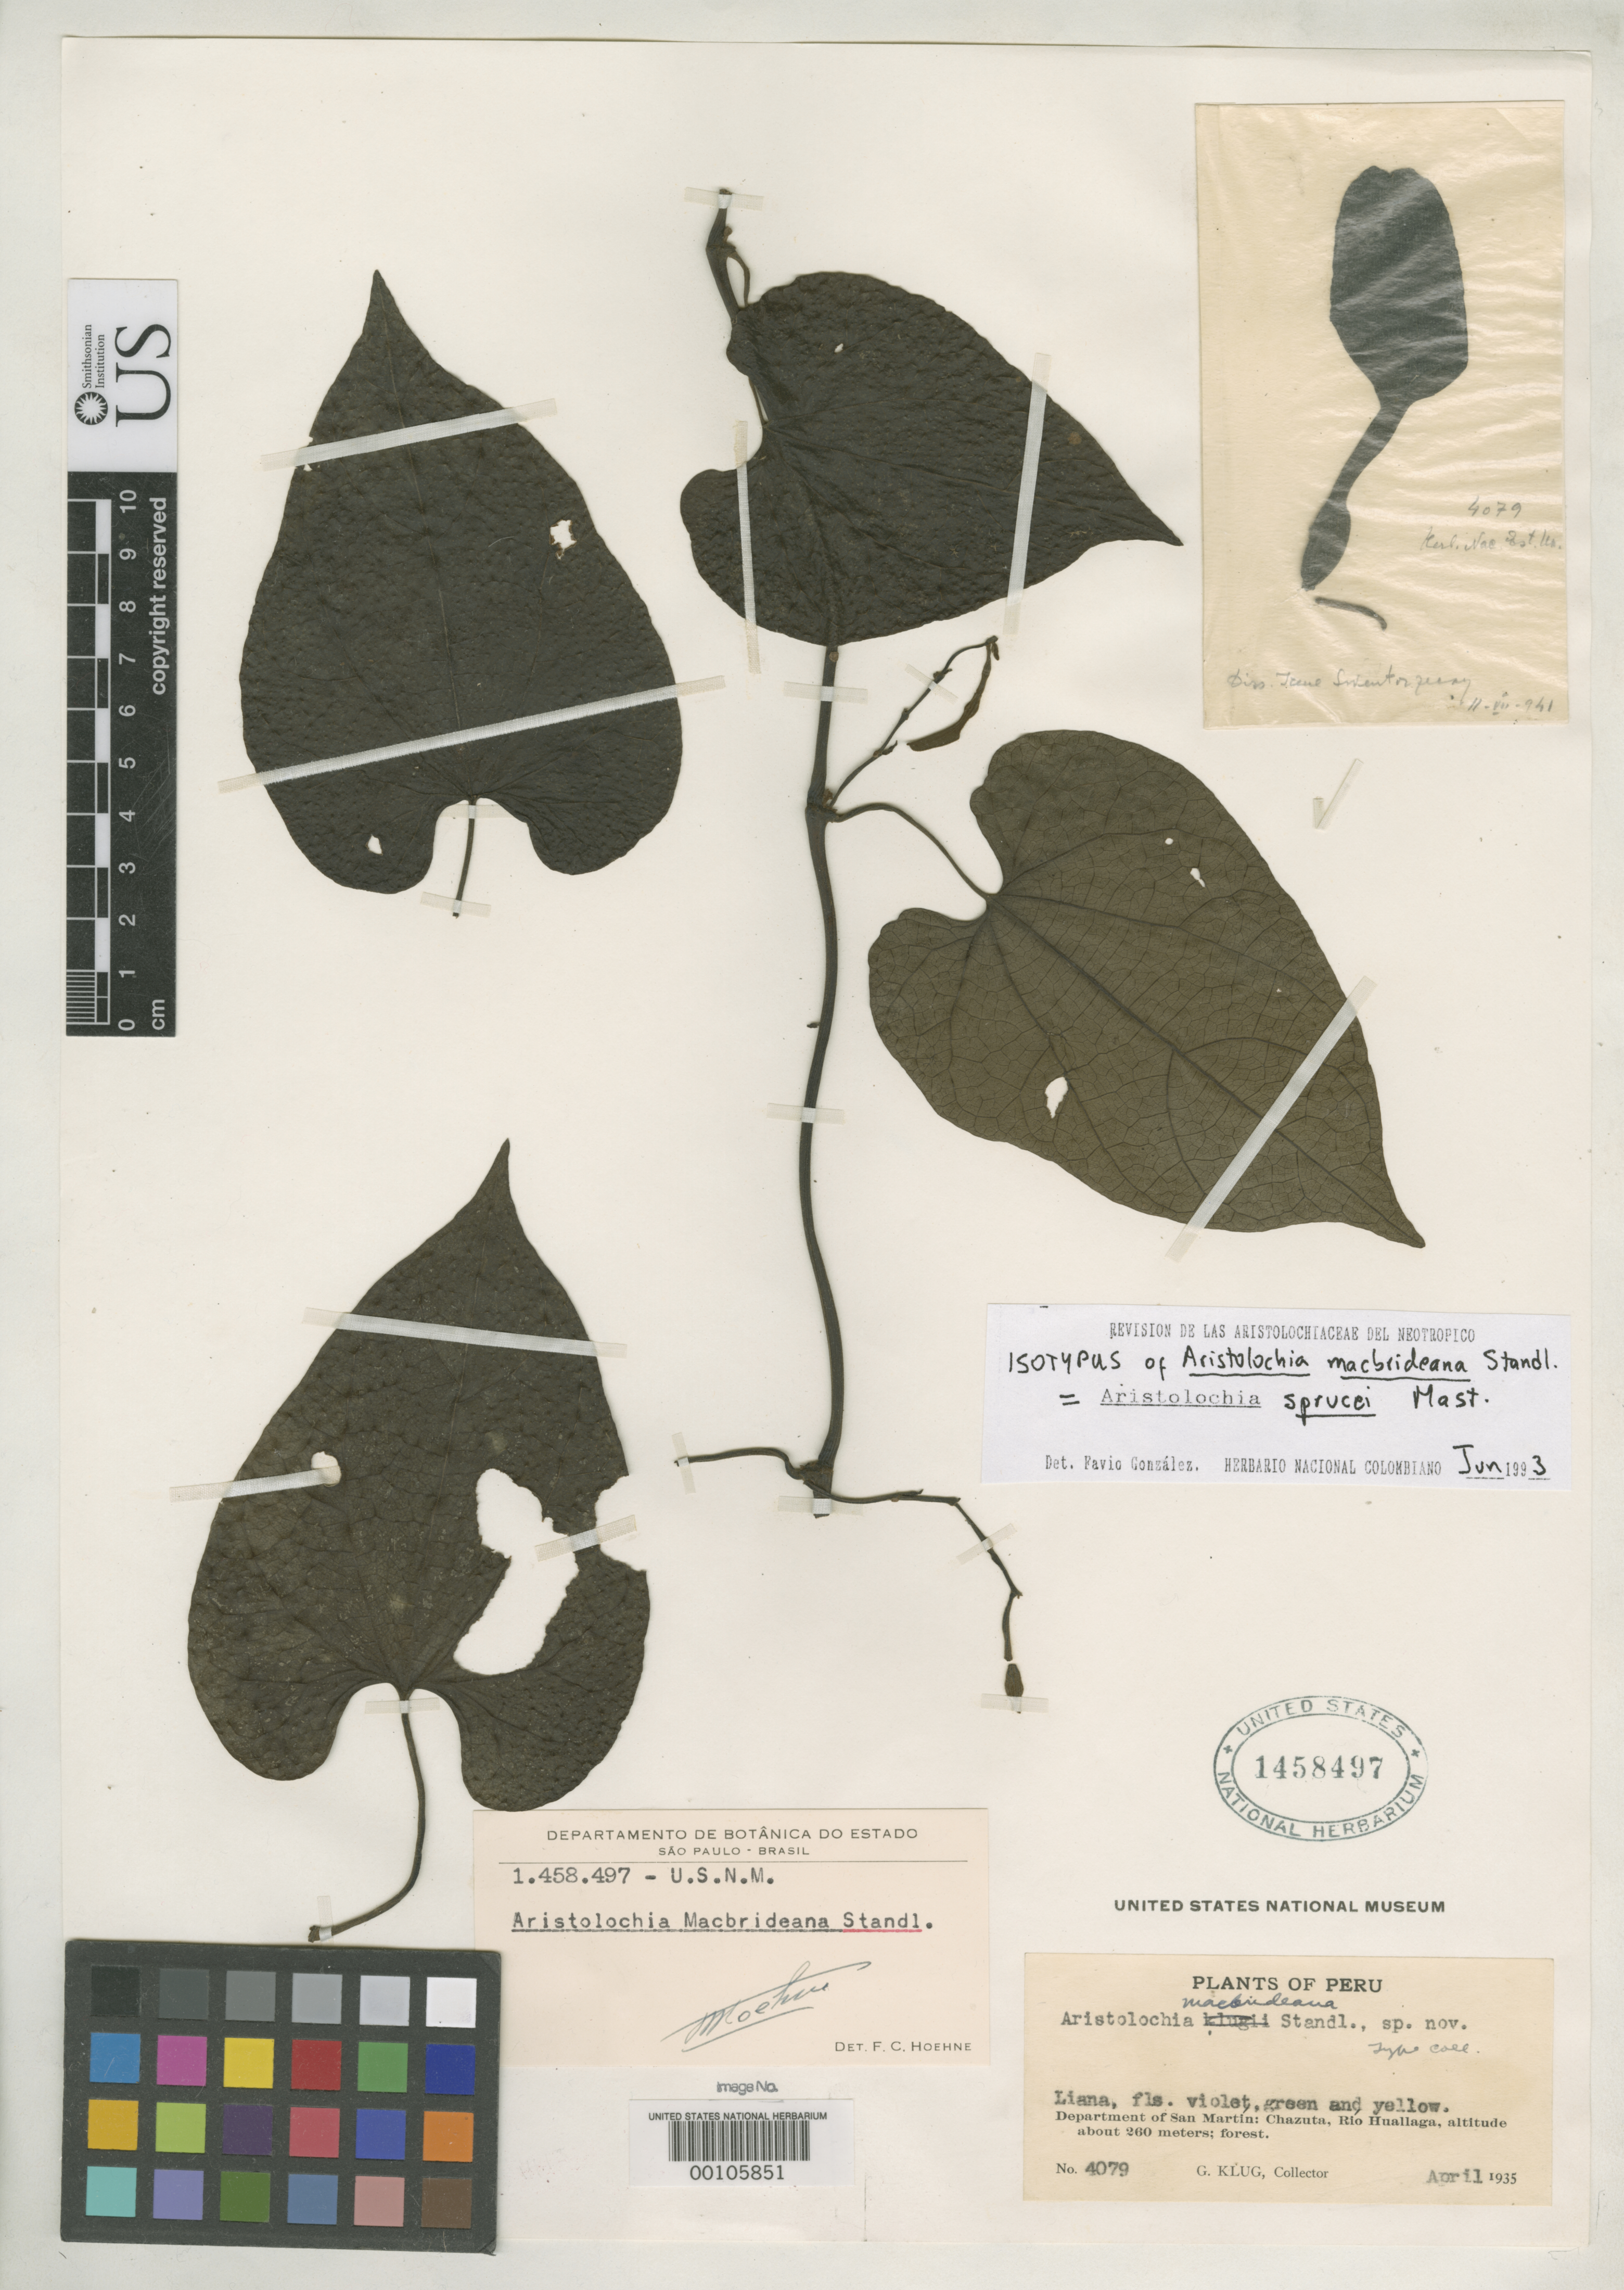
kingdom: Plantae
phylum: Tracheophyta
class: Magnoliopsida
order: Piperales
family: Aristolochiaceae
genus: Aristolochia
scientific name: Aristolochia macbrideana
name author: Standl. in J.F. Macbr.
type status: Isotype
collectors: G. Klug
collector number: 4079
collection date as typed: Apr 1935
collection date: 1935-04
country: Peru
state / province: San Martín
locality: Chazuta, Rio Huallaga.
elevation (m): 260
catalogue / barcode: US 1458497